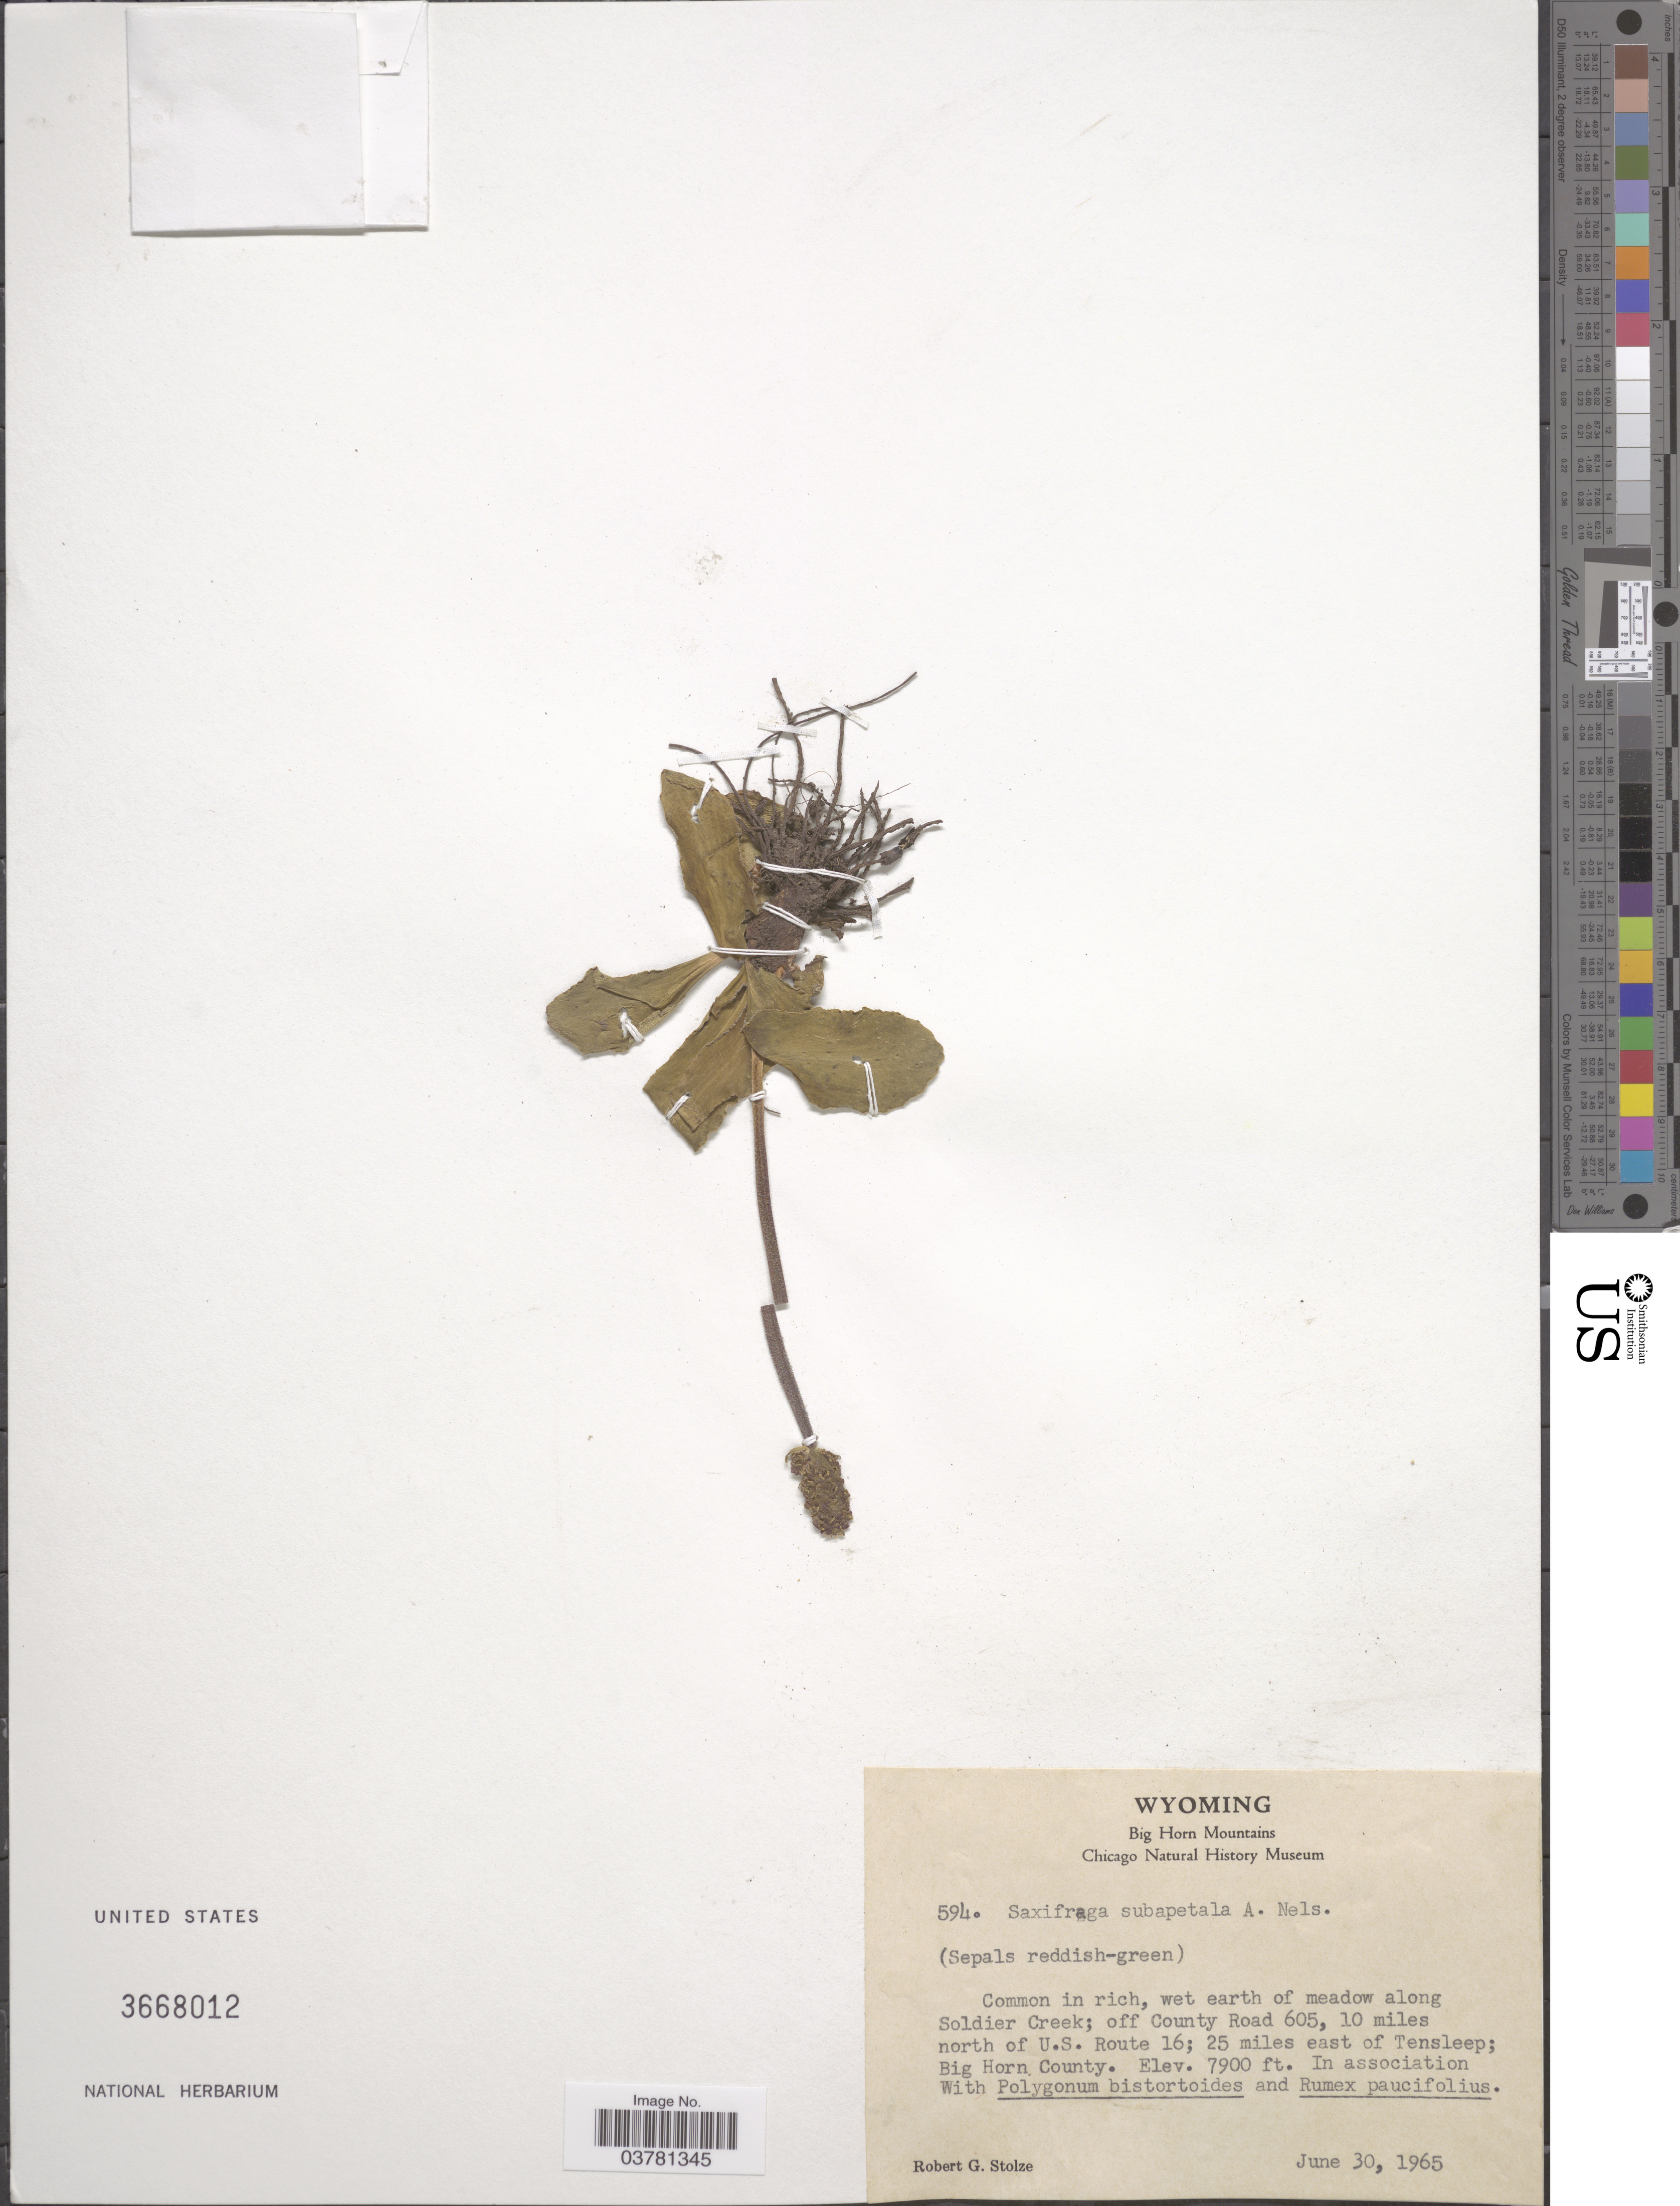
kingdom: Plantae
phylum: Tracheophyta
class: Magnoliopsida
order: Saxifragales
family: Saxifragaceae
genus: Micranthes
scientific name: Micranthes subapetala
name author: (E. Nelson) Small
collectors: R. G. Stolze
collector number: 594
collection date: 1965-06-30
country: United States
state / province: Wyoming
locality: Big Horn Mountains. Common in rich, wet earth of meadow along Soldier Creek; off County Road 605, 10 miles north of U.S. Route 16; 25 miles east of Tensleep; Big Horn County.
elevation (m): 2408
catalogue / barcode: US 3668012